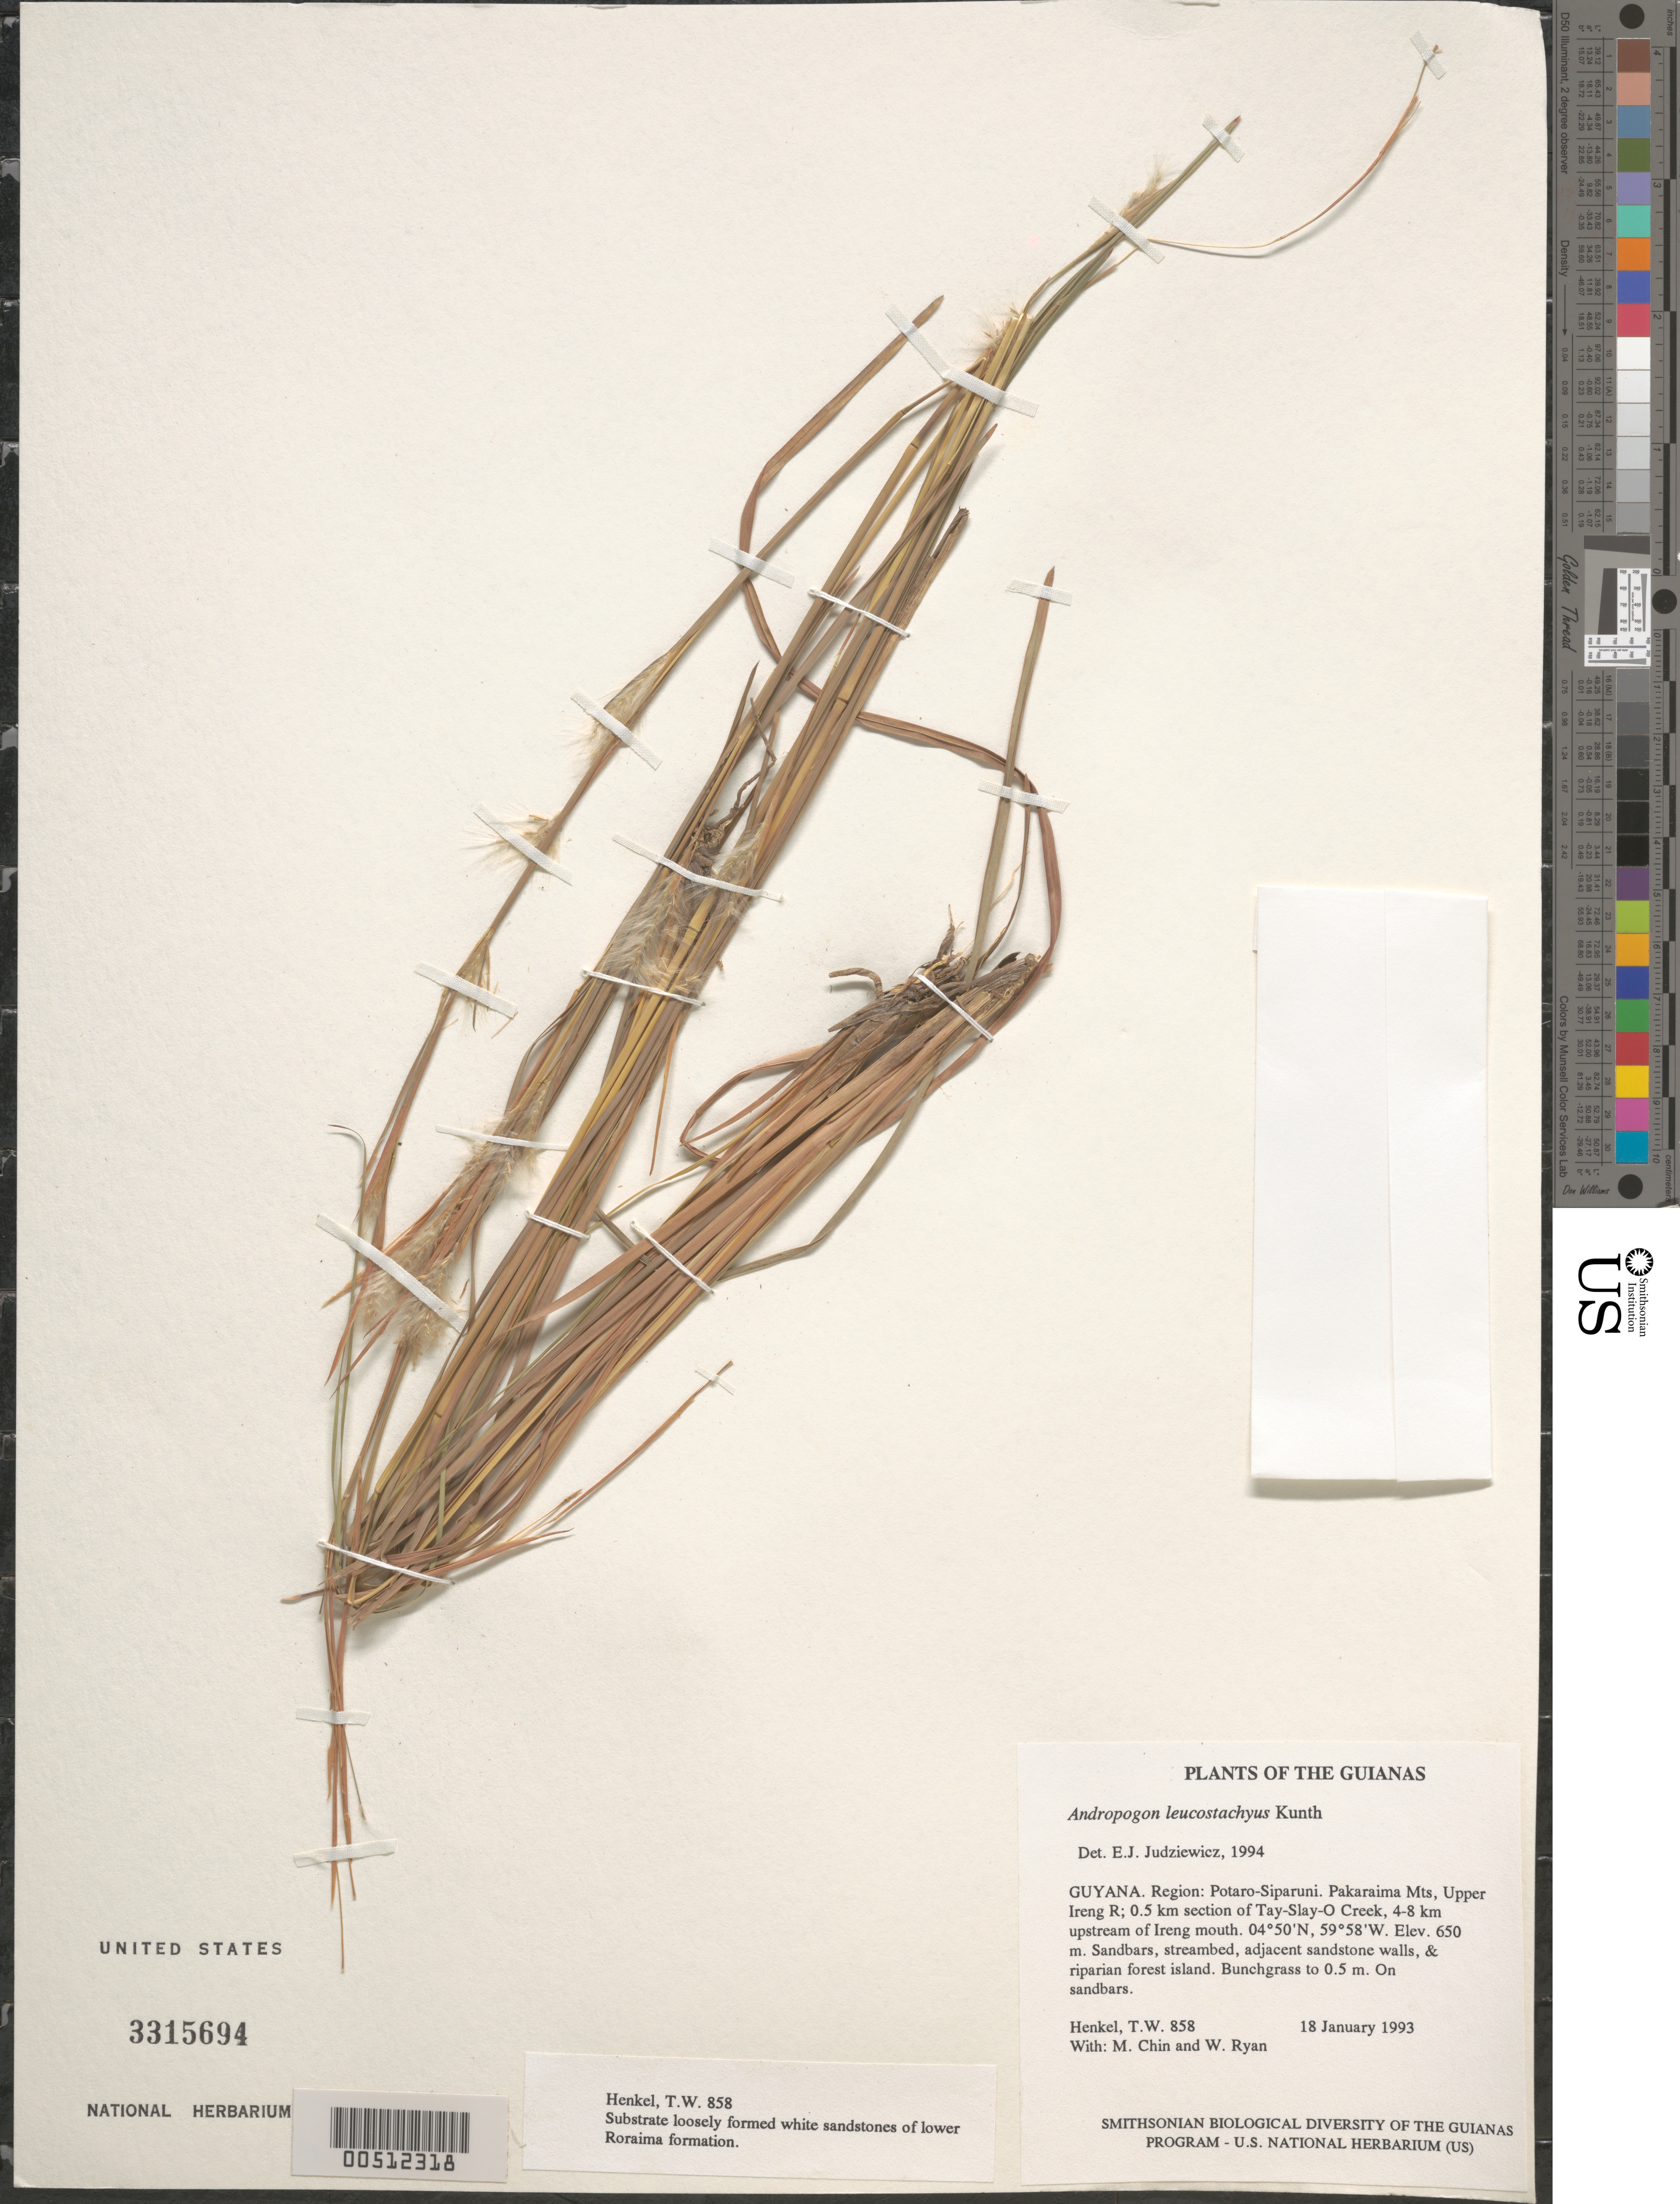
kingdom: Plantae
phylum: Tracheophyta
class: Liliopsida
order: Poales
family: Poaceae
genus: Andropogon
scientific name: Andropogon leucostachyus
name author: Kunth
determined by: Judziewicz, E. J.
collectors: T. Henkel, M. Chin & W. Ryan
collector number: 858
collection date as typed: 18 January 1993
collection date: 1993-01-18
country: Guyana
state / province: Potaro-Siparuni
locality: Pakaraima Mts, Upper Ireng R; 0.5 km section of Tay-Slay-O Creek, 4-8 km upstream of Ireng mouth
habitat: Sandbars, streambed, adjacent sandstone walls, & riparian forest island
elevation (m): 650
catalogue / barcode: US 3315694